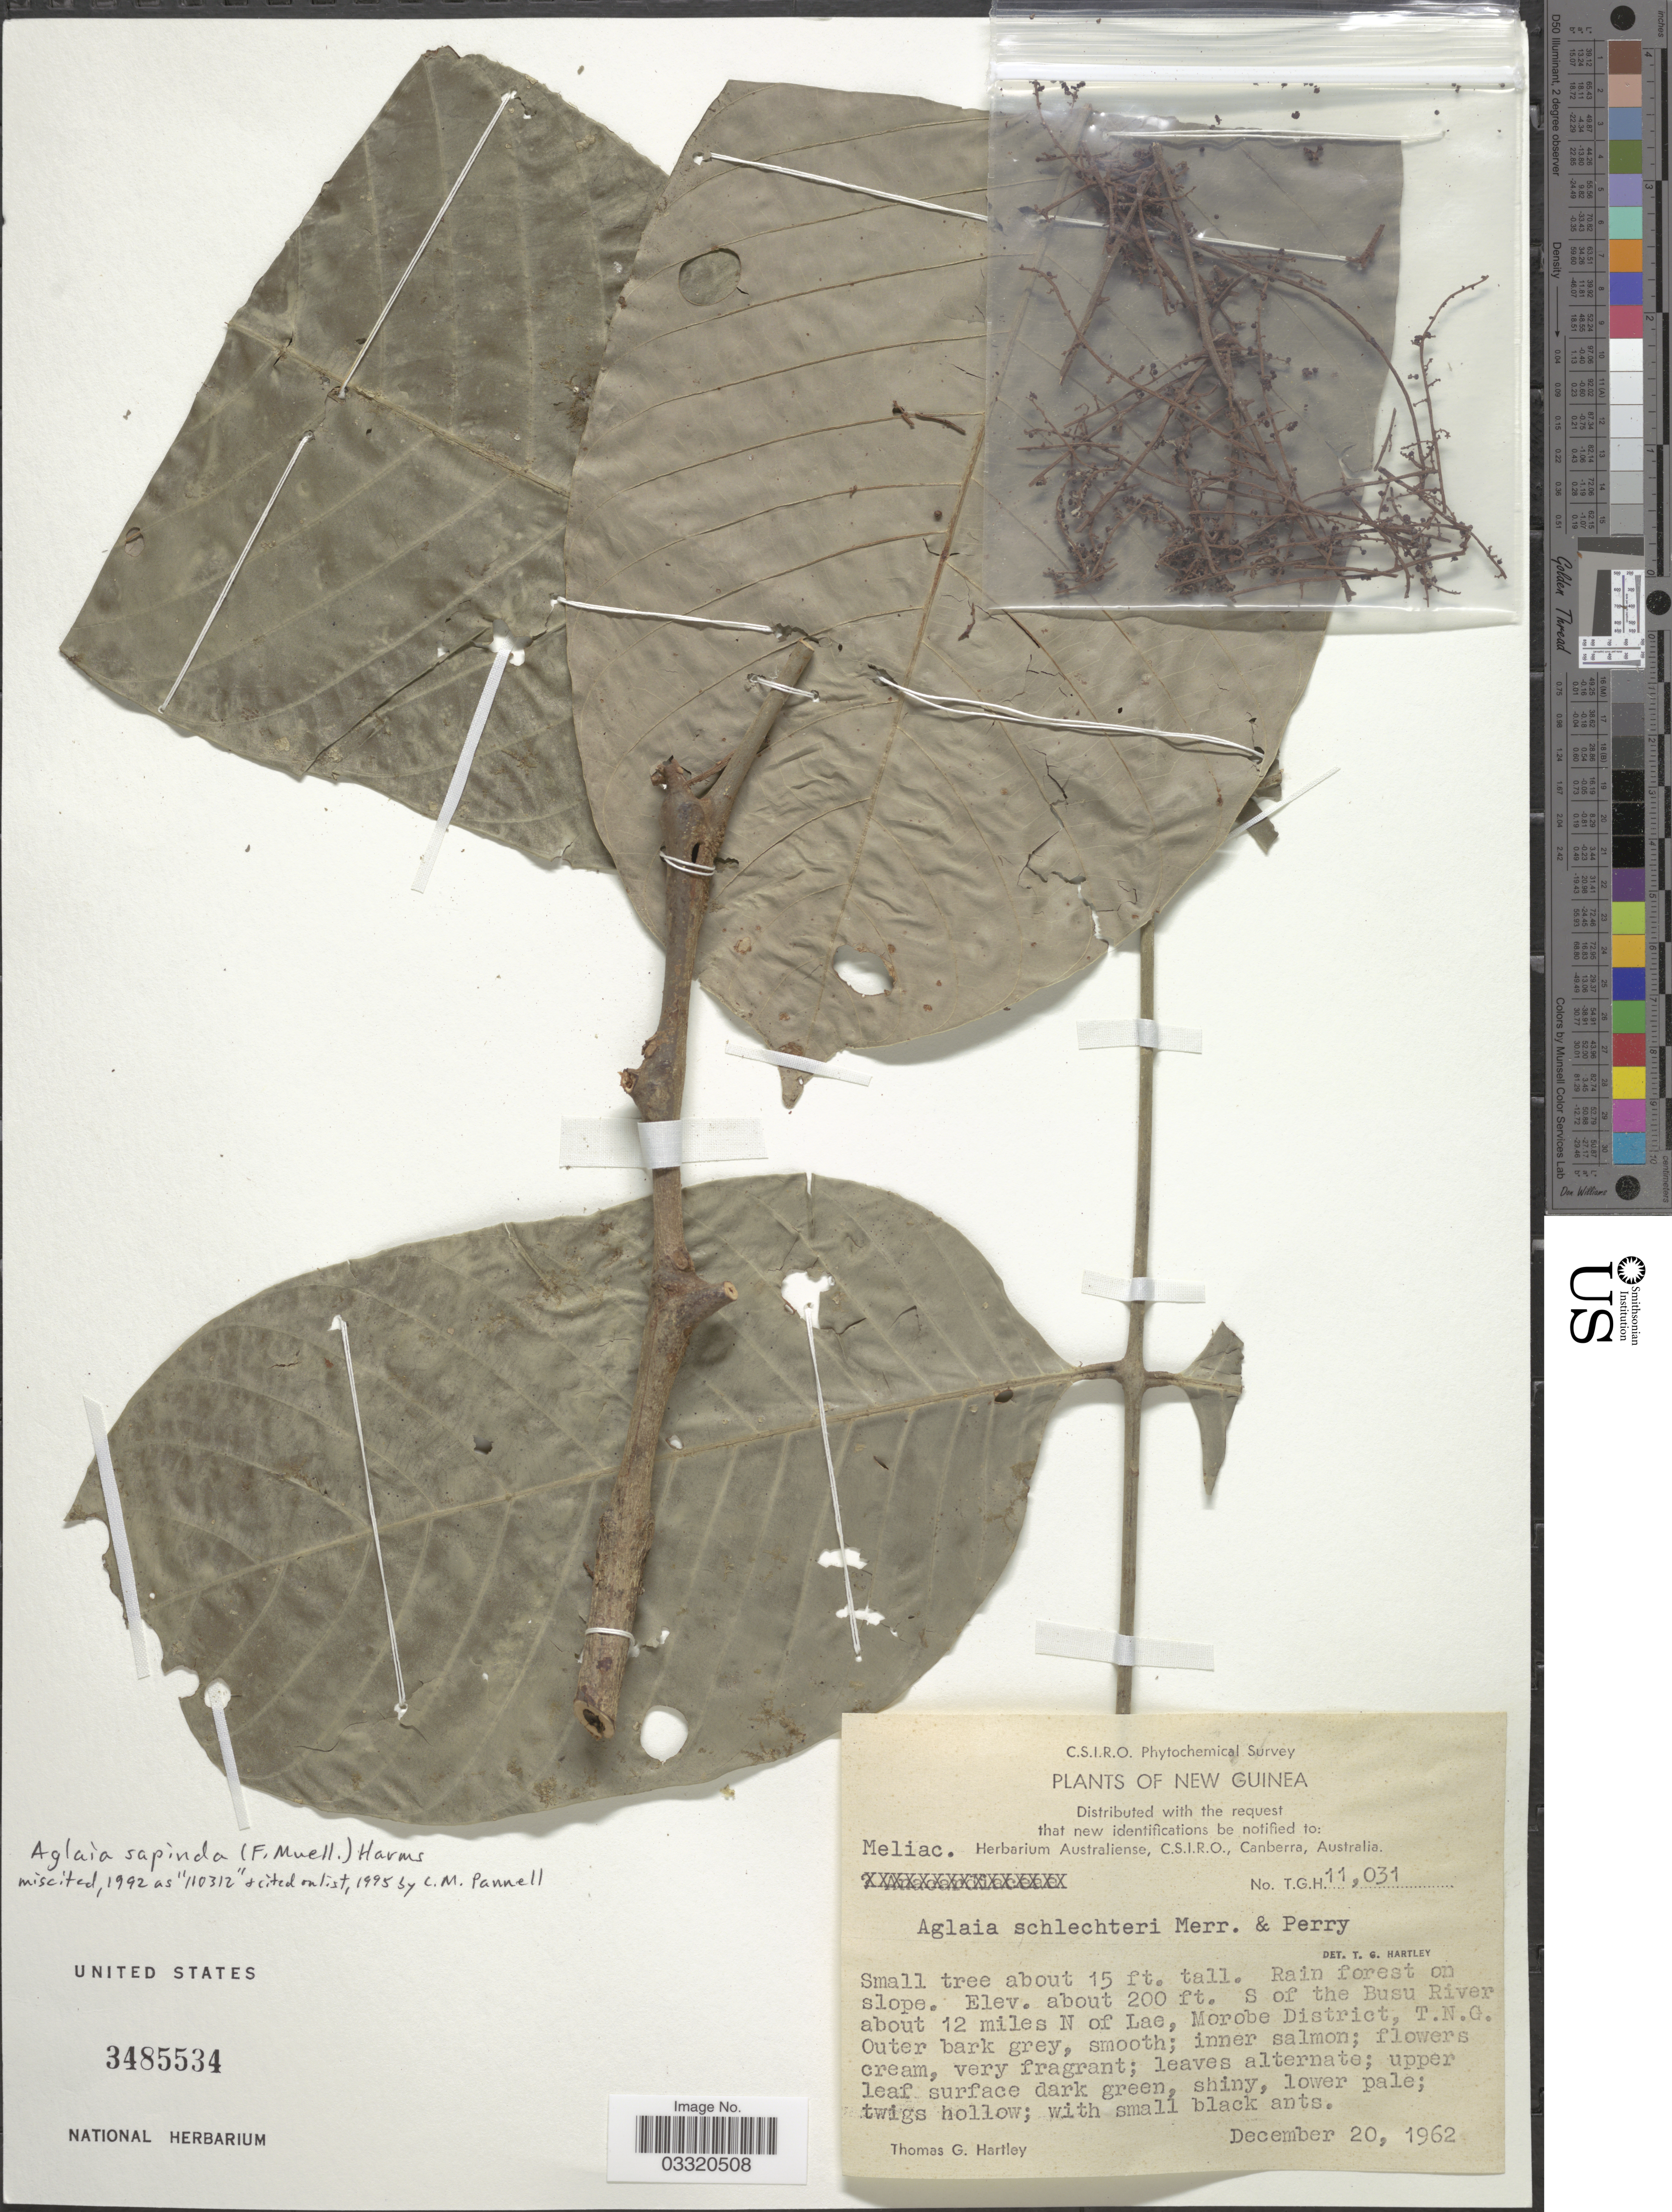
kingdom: Plantae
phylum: Tracheophyta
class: Magnoliopsida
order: Sapindales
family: Meliaceae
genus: Aglaia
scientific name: Aglaia sapindina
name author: (F. Muell.) Harms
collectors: T. G. Hartley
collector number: T.G.H.11031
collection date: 1962-12-20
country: Papua New Guinea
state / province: Morobe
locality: New Guinea. S of the Busu River about 12 miles N of Lae, Morobe District, T.N.G.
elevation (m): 61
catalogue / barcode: US 3485534